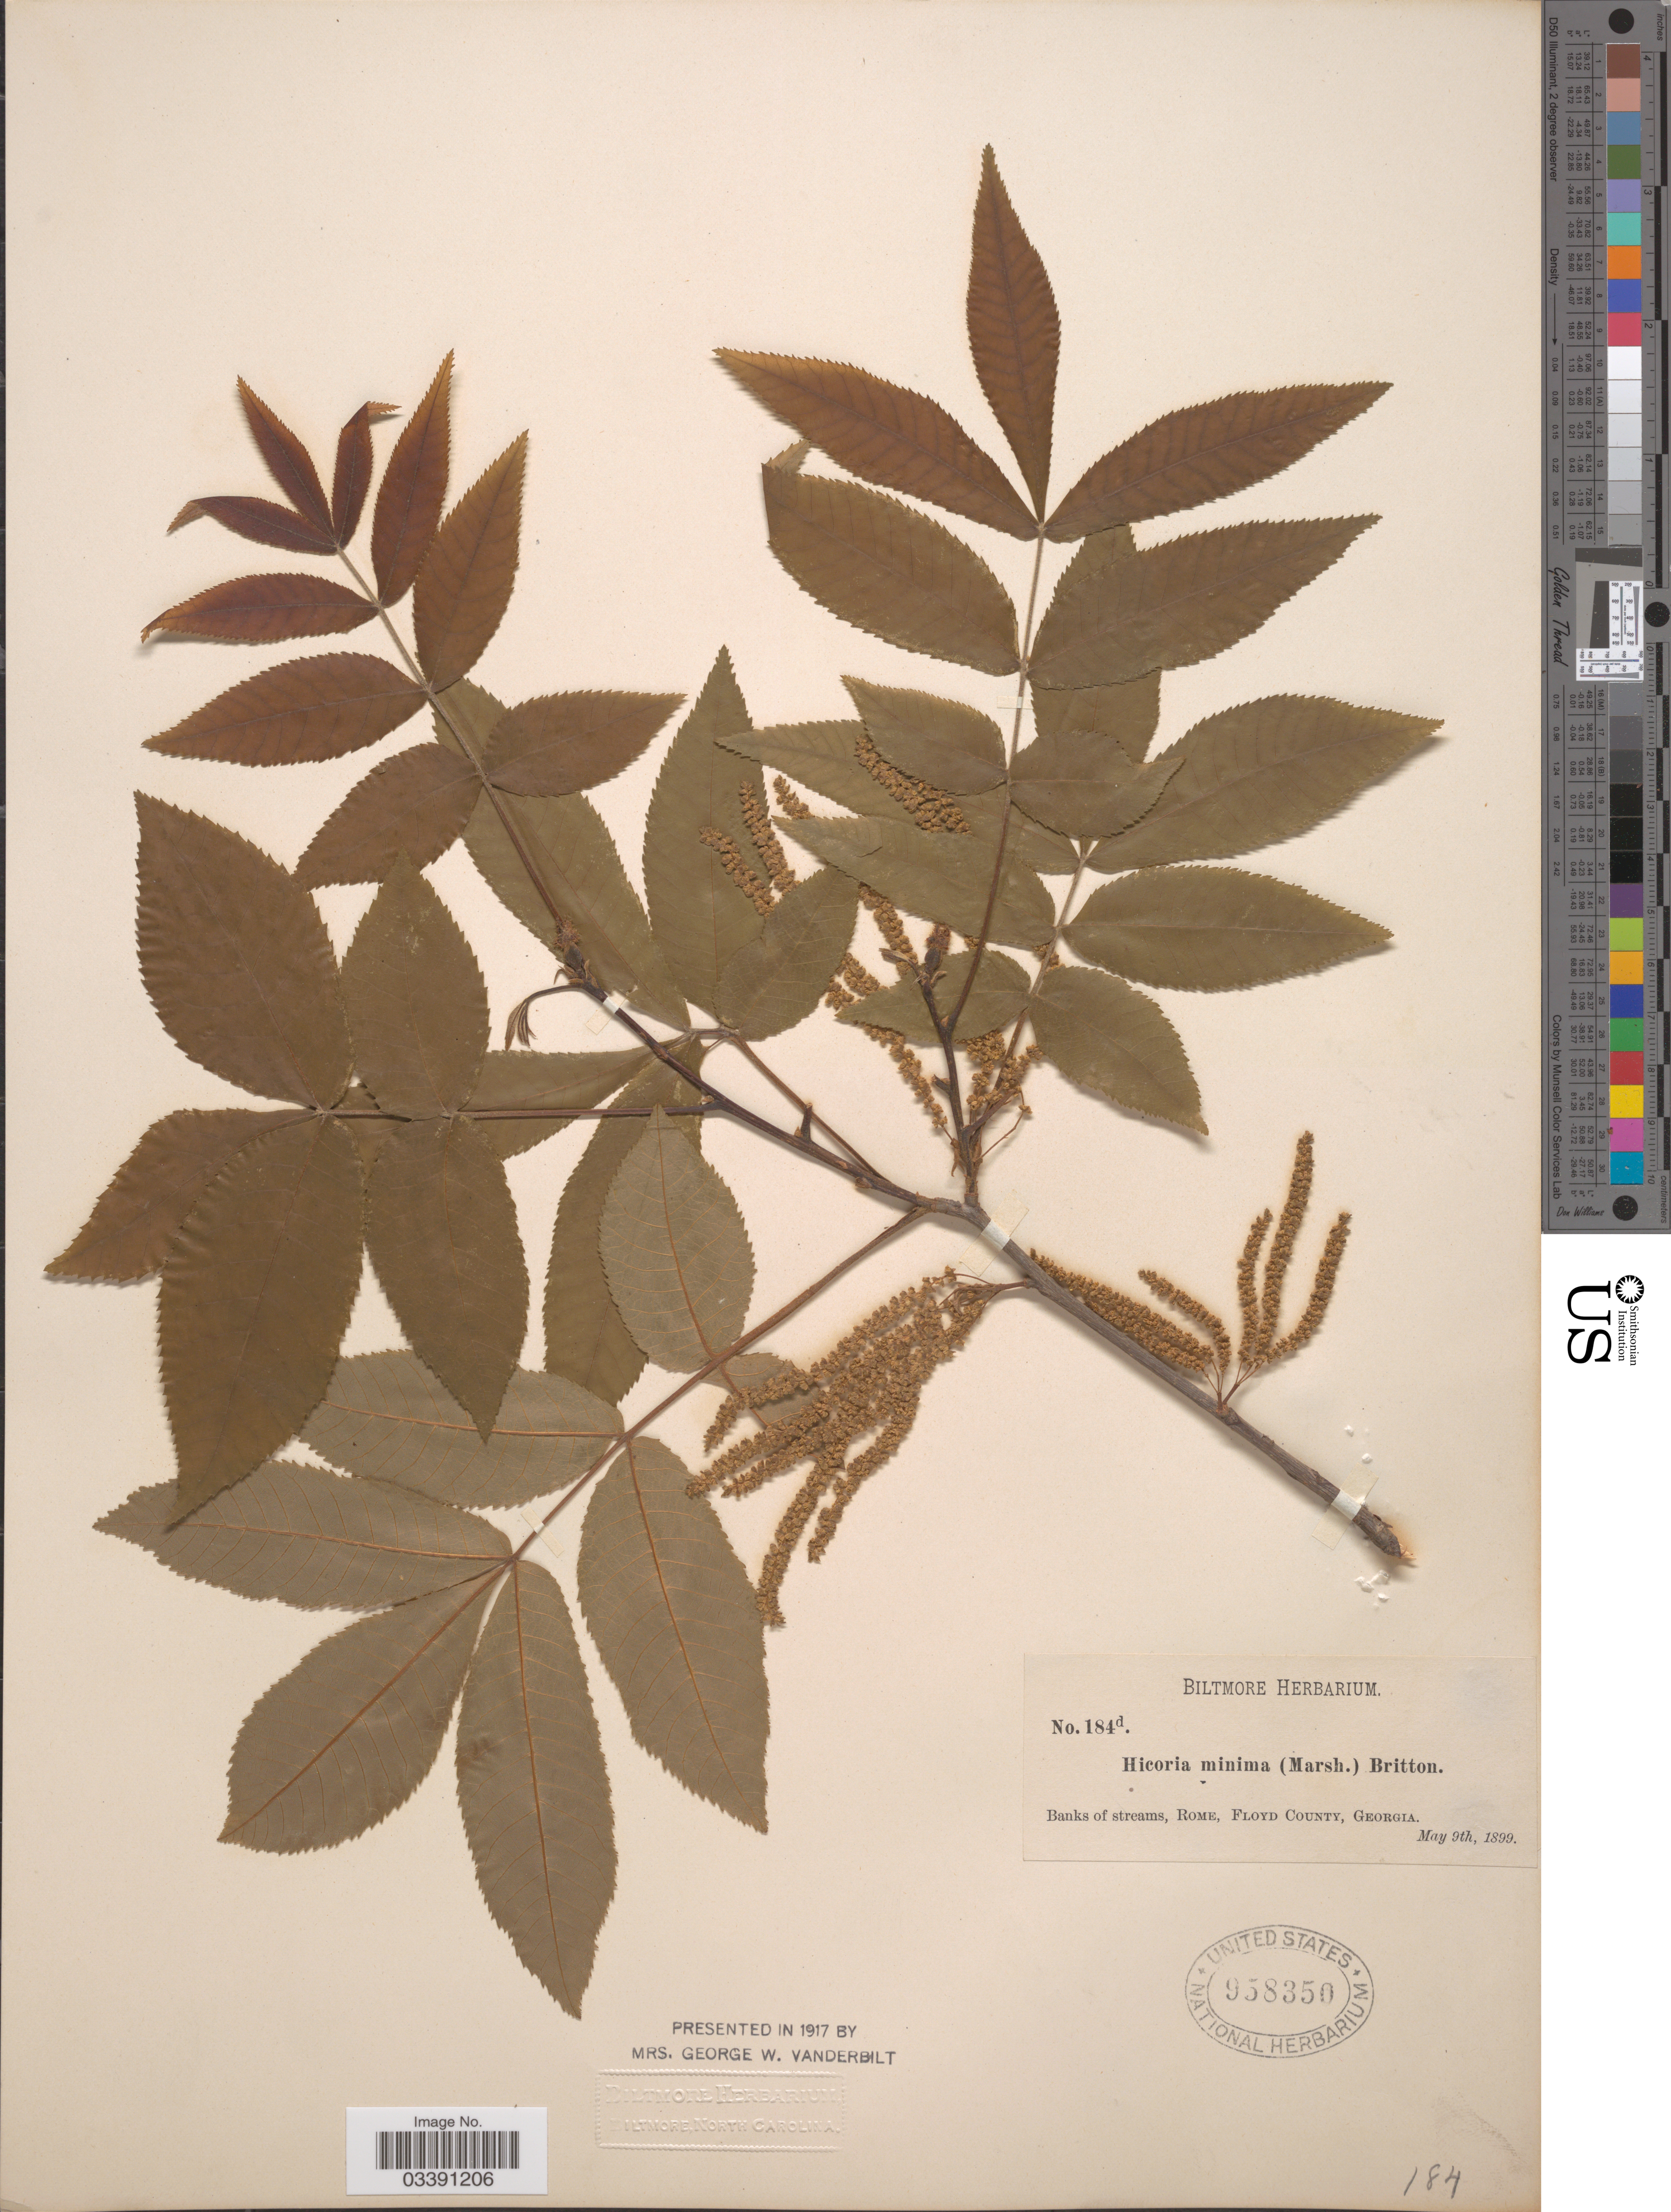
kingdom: Plantae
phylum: Tracheophyta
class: Magnoliopsida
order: Fagales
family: Juglandaceae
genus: Carya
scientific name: Carya cordiformis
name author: (Wangenh.) K. Koch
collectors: ex herb. Biltmore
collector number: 184d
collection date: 1899-05-09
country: United States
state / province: Georgia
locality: Banks of streams, Rome, Floyd County.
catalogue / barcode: US 958350